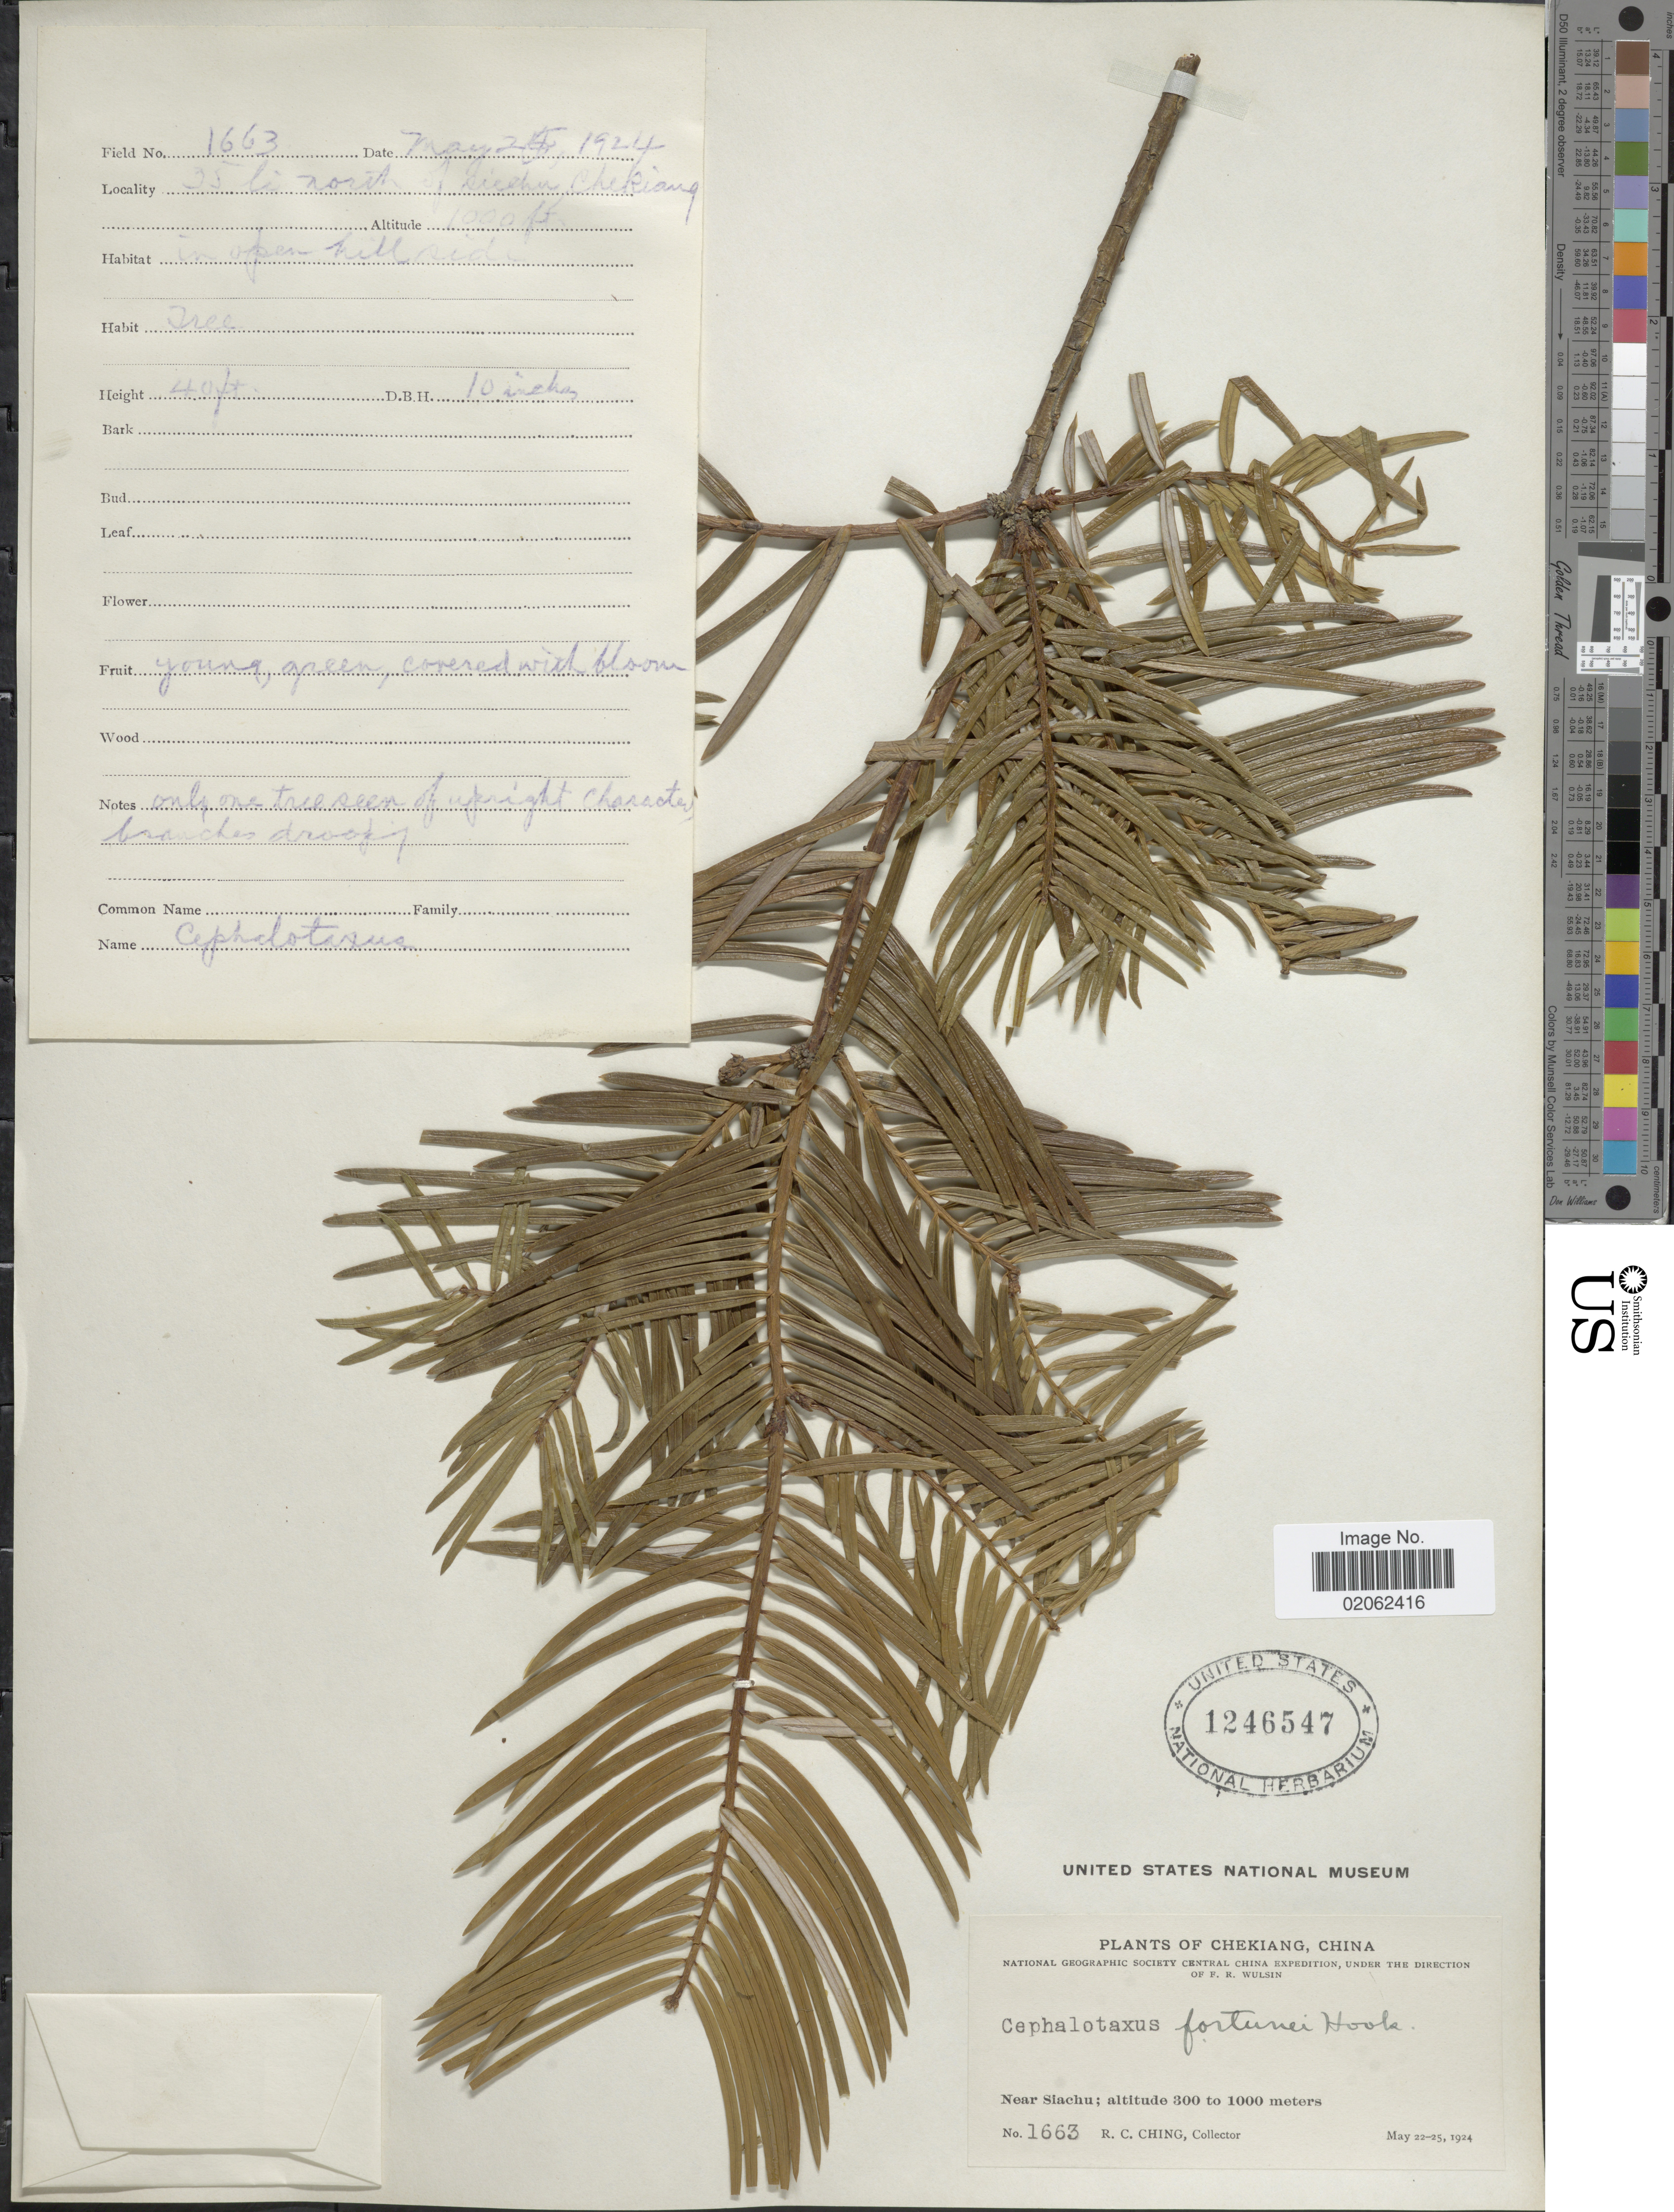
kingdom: Plantae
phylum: Tracheophyta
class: Pinopsida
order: Pinales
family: Cephalotaxaceae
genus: Cephalotaxus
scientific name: Cephalotaxus fortunei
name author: Hook.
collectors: R. C. Ching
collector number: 1663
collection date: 1924-05-25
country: China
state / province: Zhejiang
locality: Near Siachu. 35 li. north of Siachu, Chekiang.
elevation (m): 305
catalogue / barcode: US 1246547